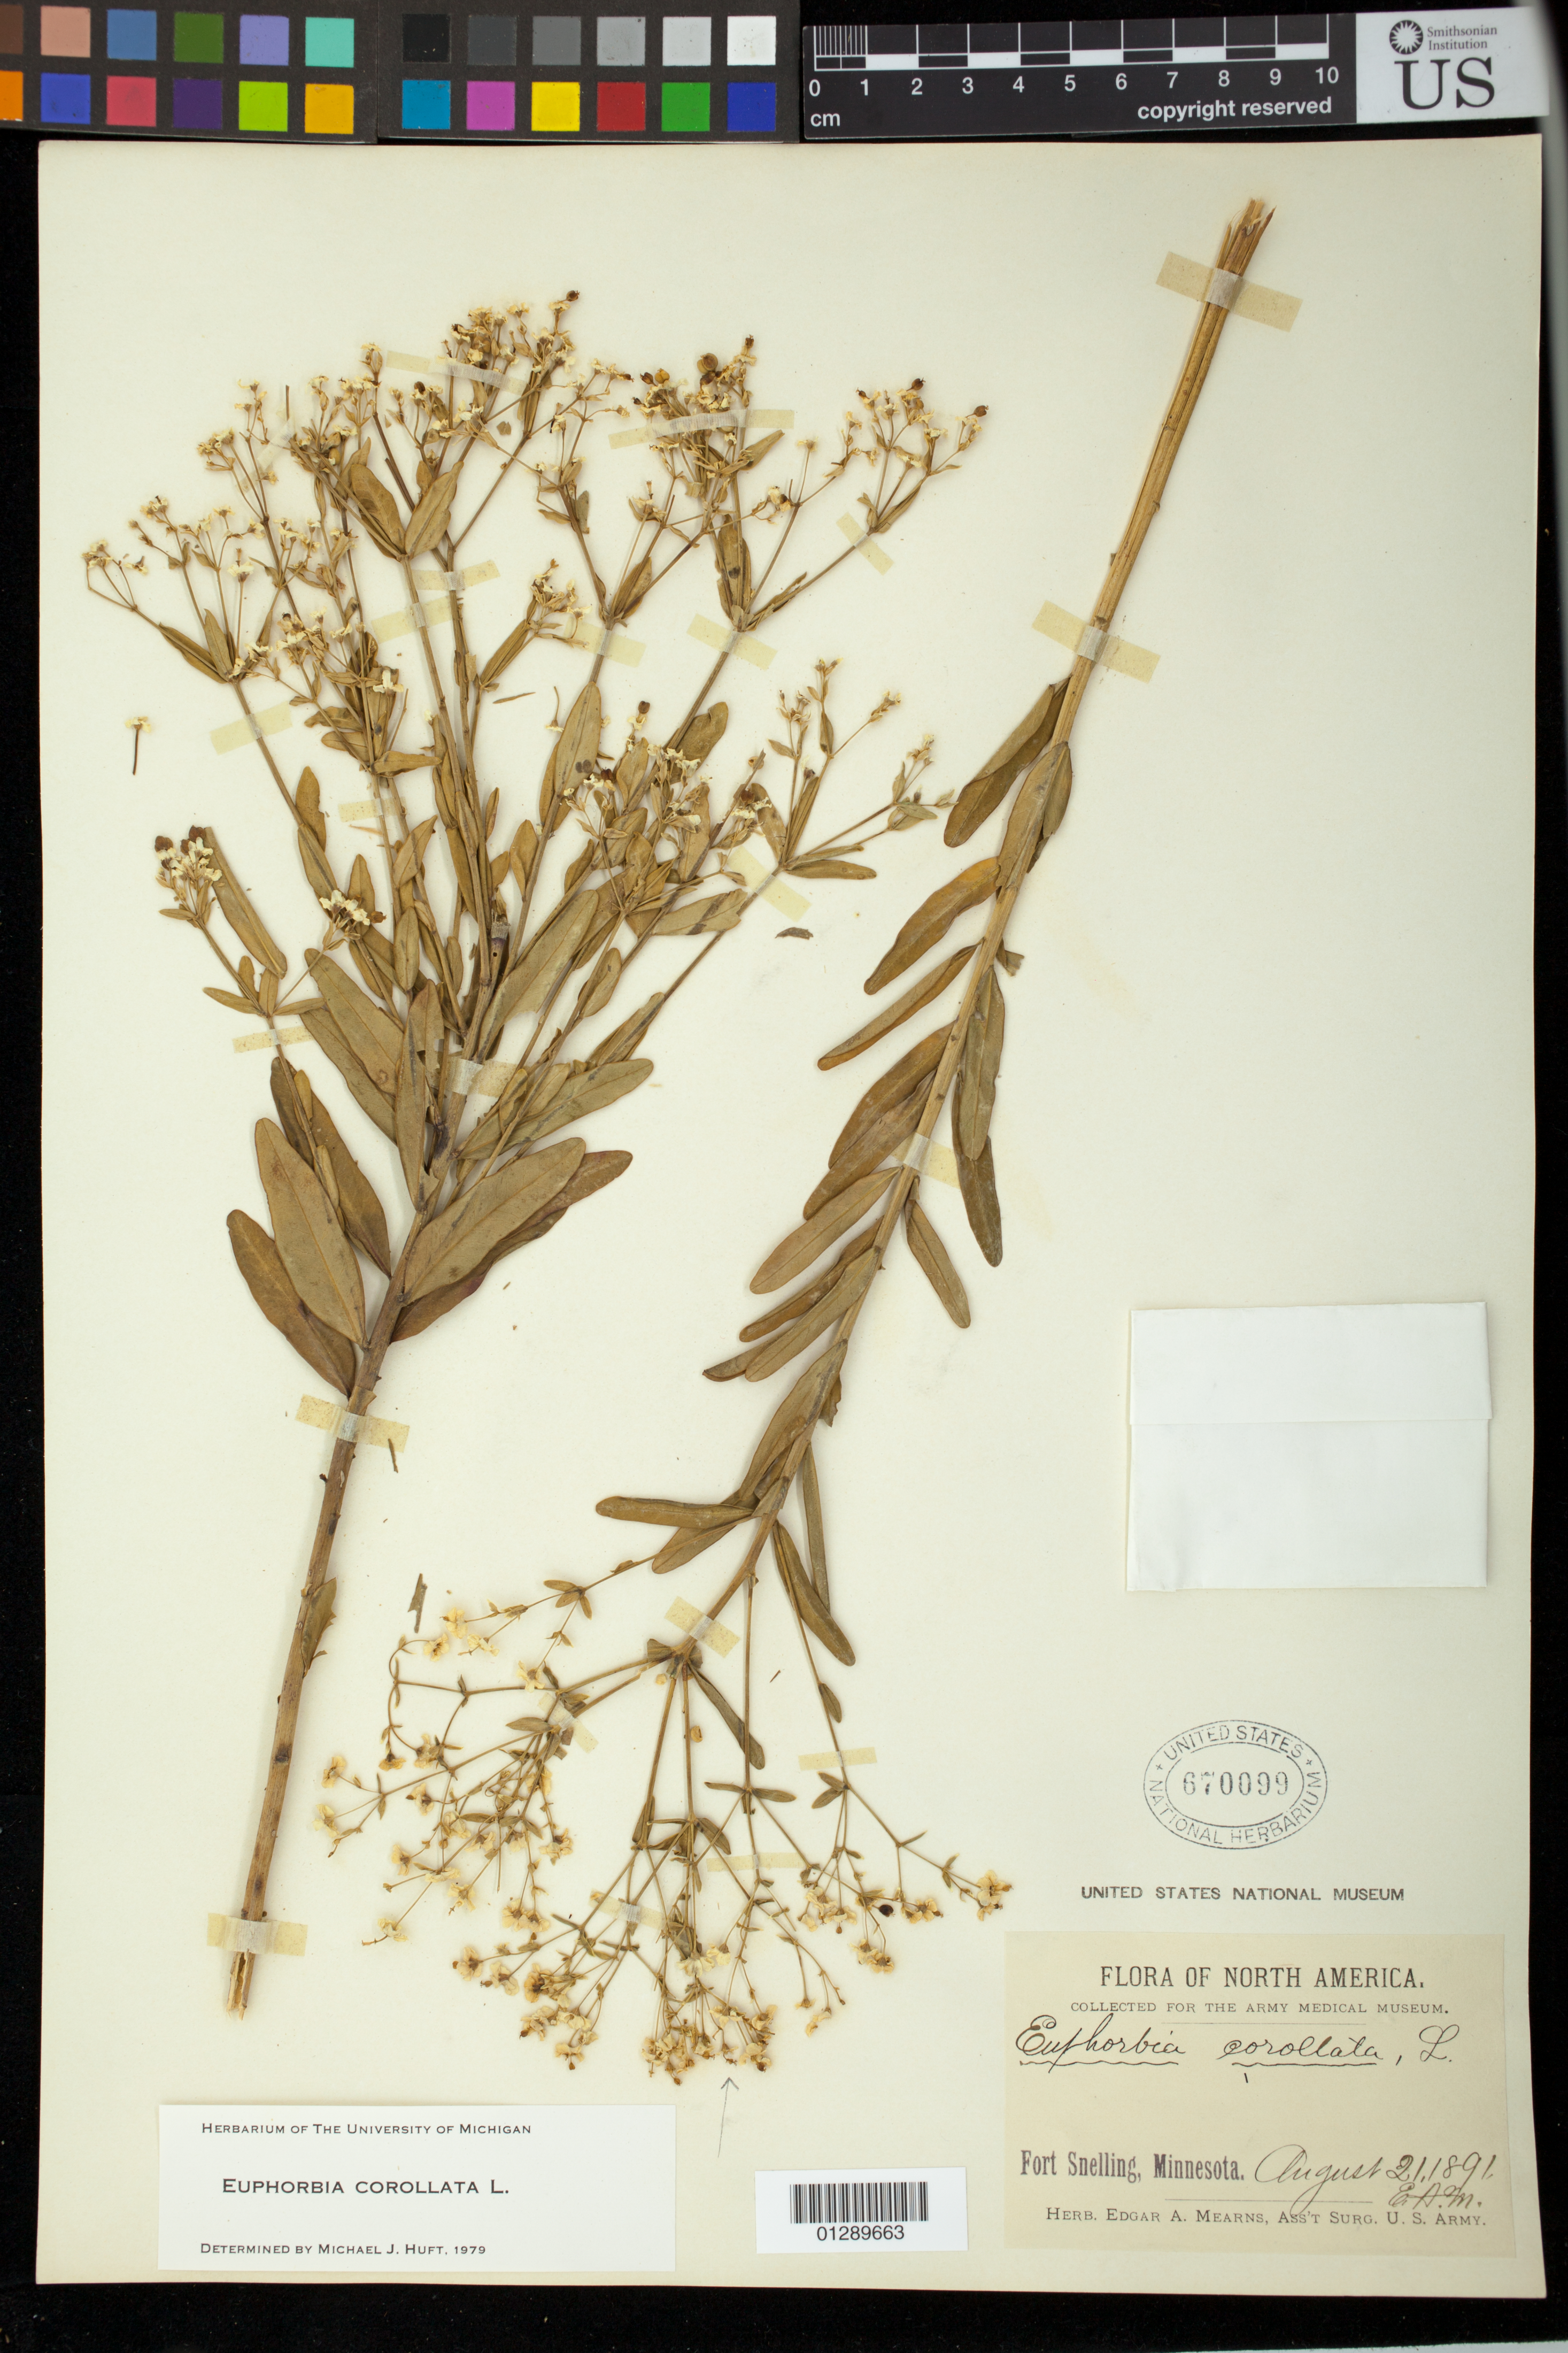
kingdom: Plantae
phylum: Tracheophyta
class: Magnoliopsida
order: Malpighiales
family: Euphorbiaceae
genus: Euphorbia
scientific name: Euphorbia corollata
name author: L.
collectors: E. A. Mearns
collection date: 1891-08-21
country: United States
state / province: Minnesota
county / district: Hennepin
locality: Fort Snelling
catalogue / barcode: US 670099